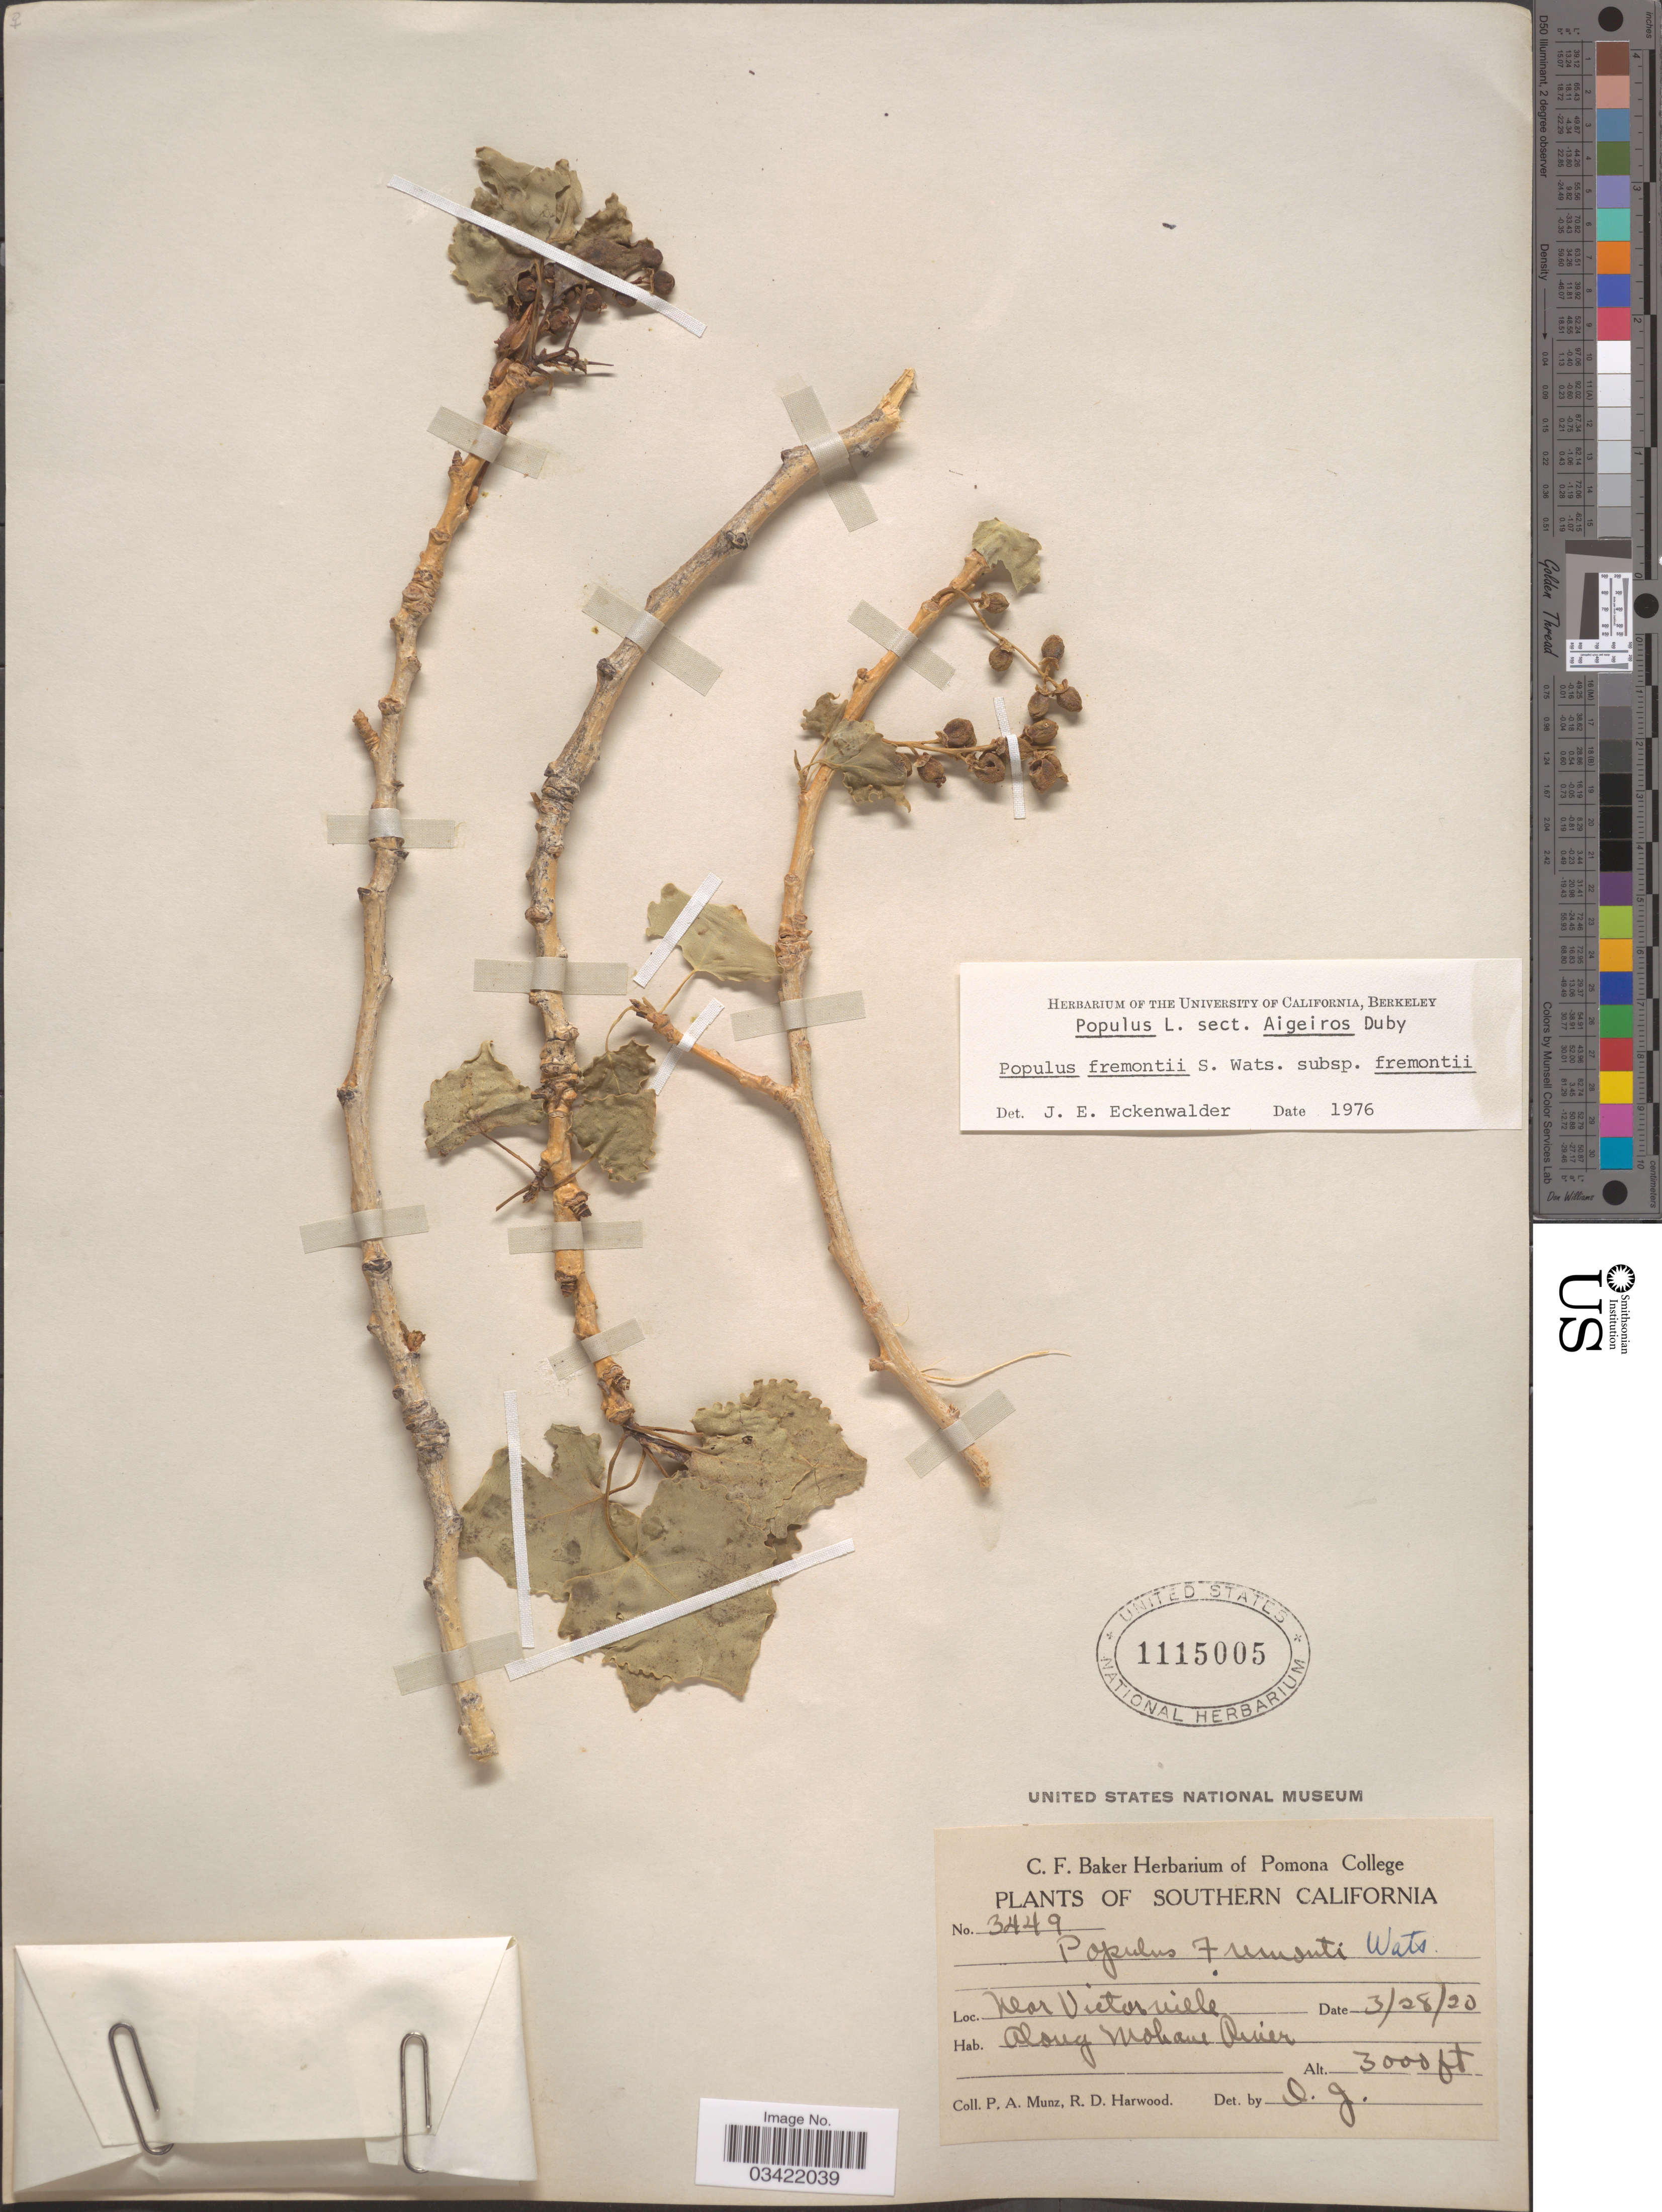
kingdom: Plantae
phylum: Tracheophyta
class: Magnoliopsida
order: Malpighiales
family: Salicaceae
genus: Populus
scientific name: Populus fremontii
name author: S. Watson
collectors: P. A. Munz & R. Harwood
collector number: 3449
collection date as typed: Transcribed d/m/y: 28/3/20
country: United States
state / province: California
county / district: San Barnadino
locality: Southern California. Near Victorville. Along Mohave River.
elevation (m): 914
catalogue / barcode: US 1115005